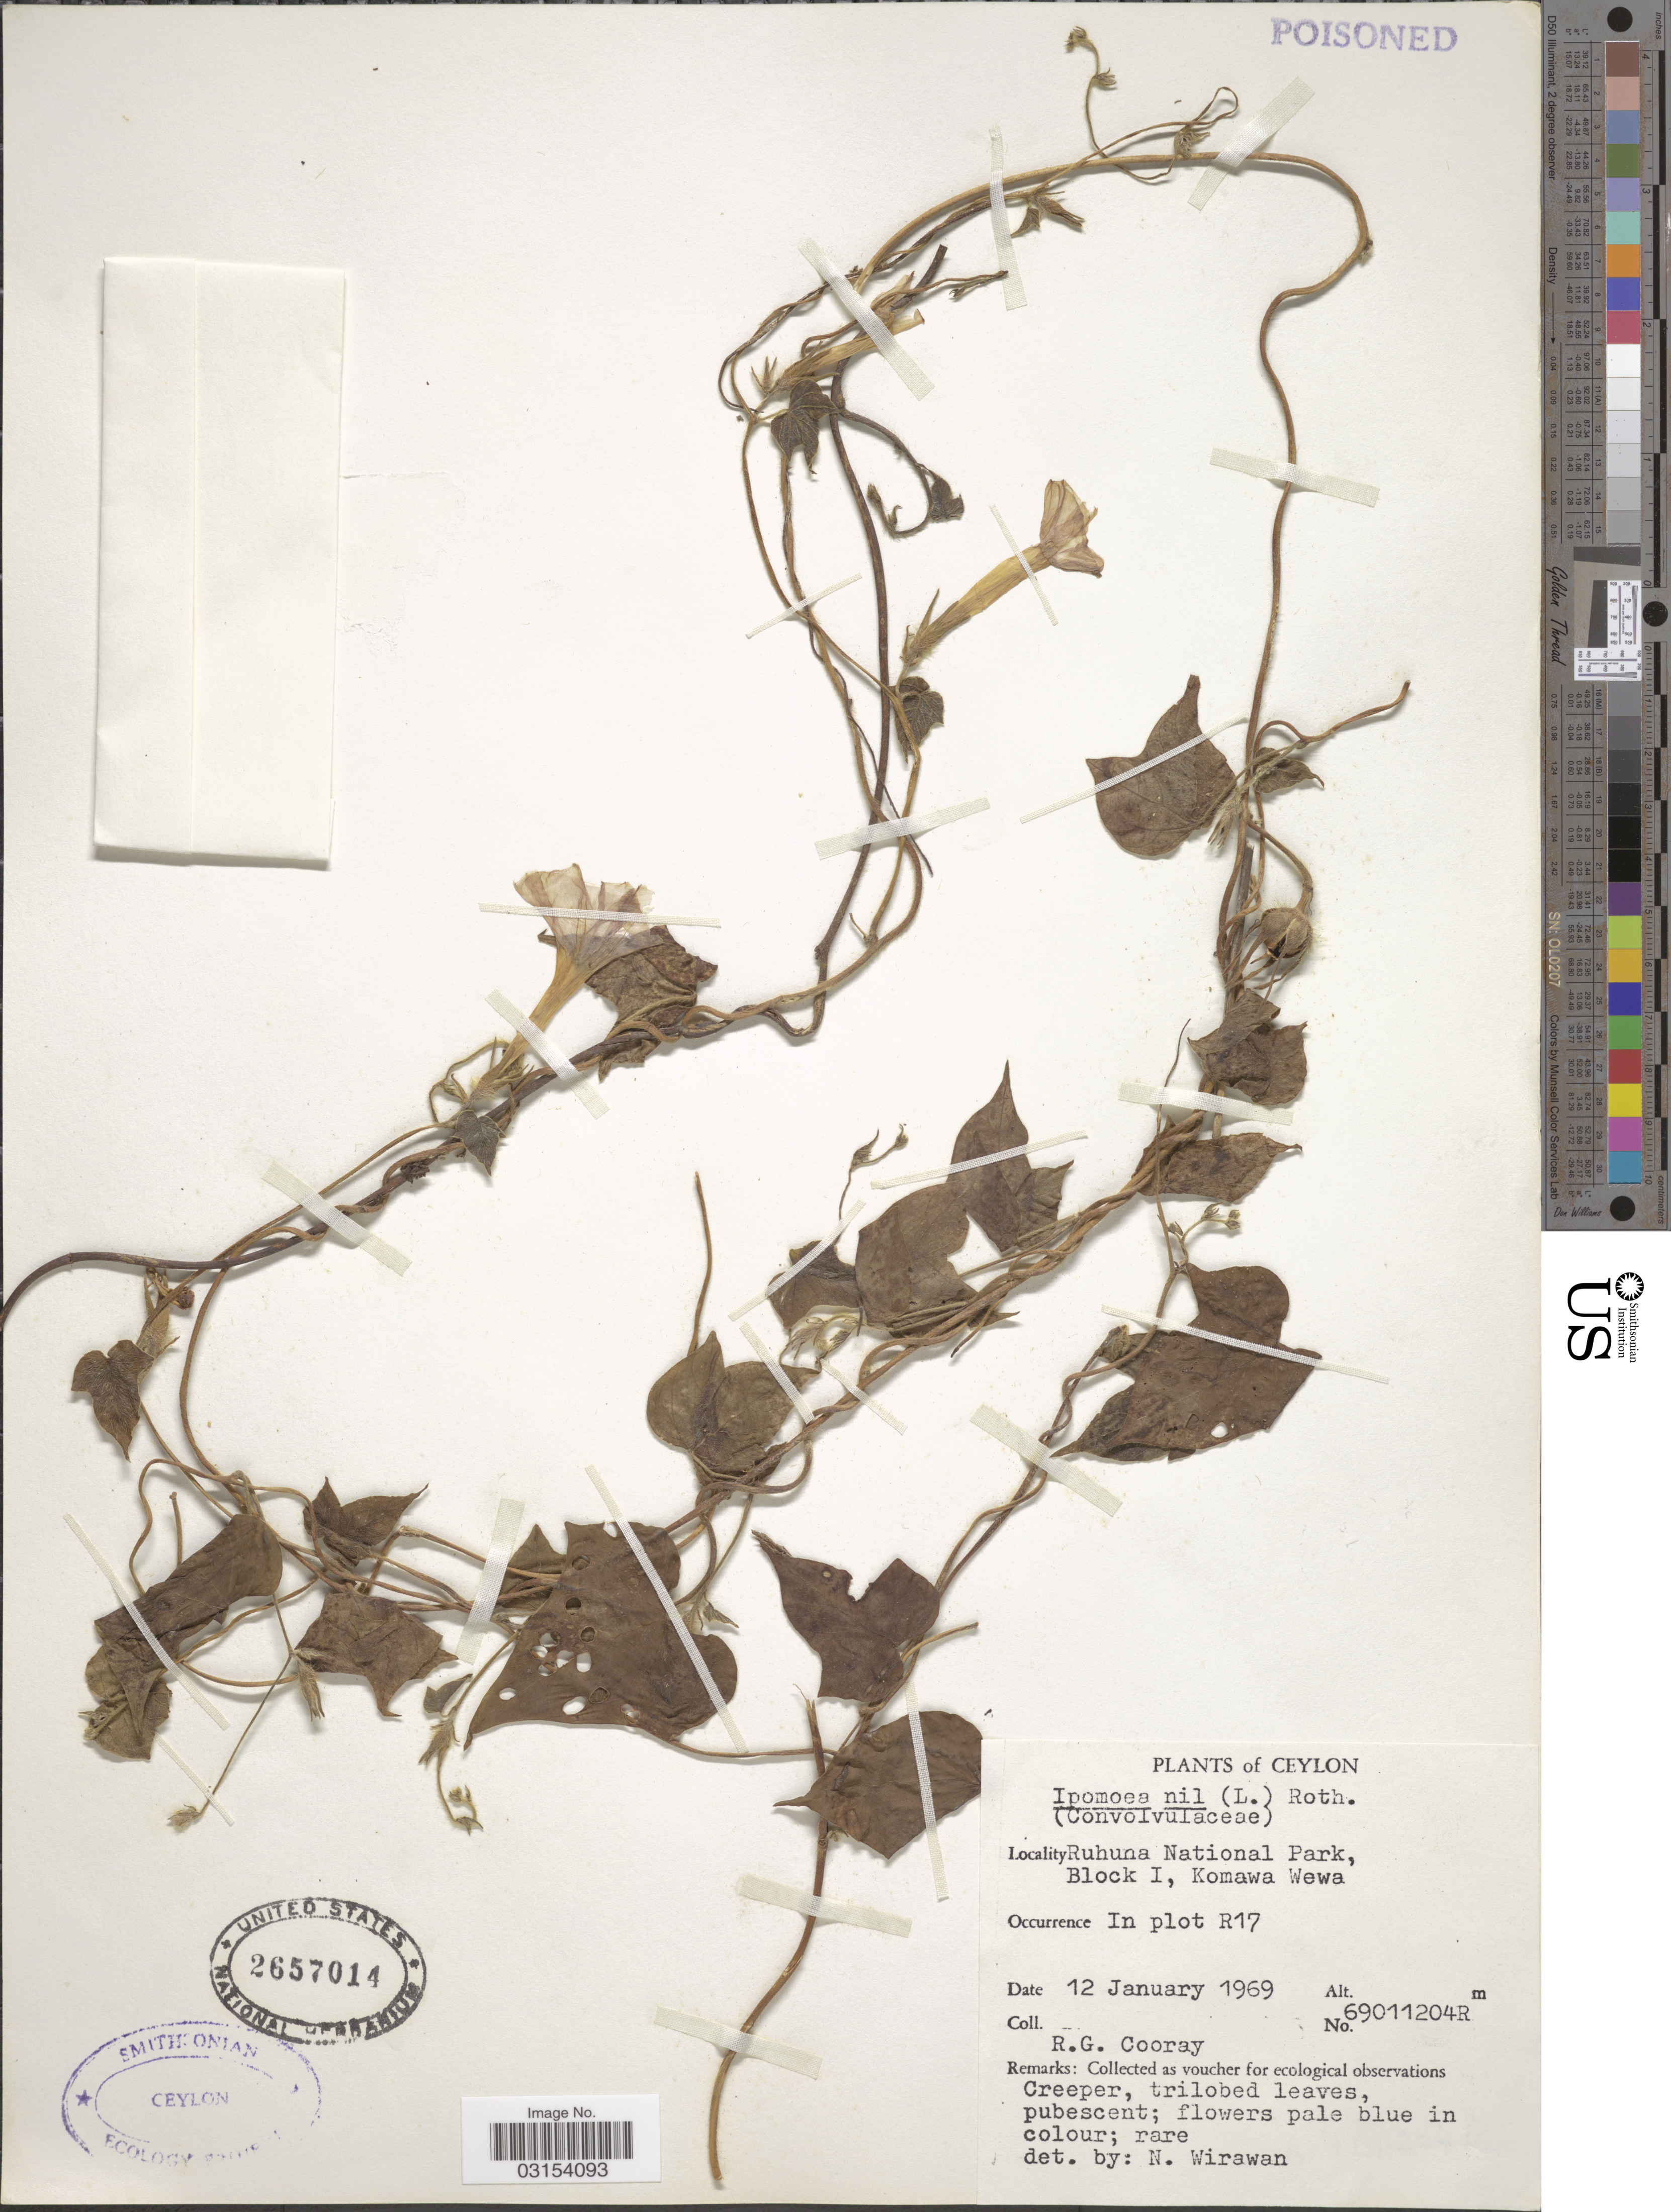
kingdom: Plantae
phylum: Tracheophyta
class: Magnoliopsida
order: Solanales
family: Convolvulaceae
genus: Ipomoea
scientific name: Ipomoea nil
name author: (L.) Roth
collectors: R. Cooray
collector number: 69011204R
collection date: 1969-01-12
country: Sri Lanka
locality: Ceylon, Ruhuna National Park, Block I, Komawa Wewa, In plot R17.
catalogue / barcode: US 2657014